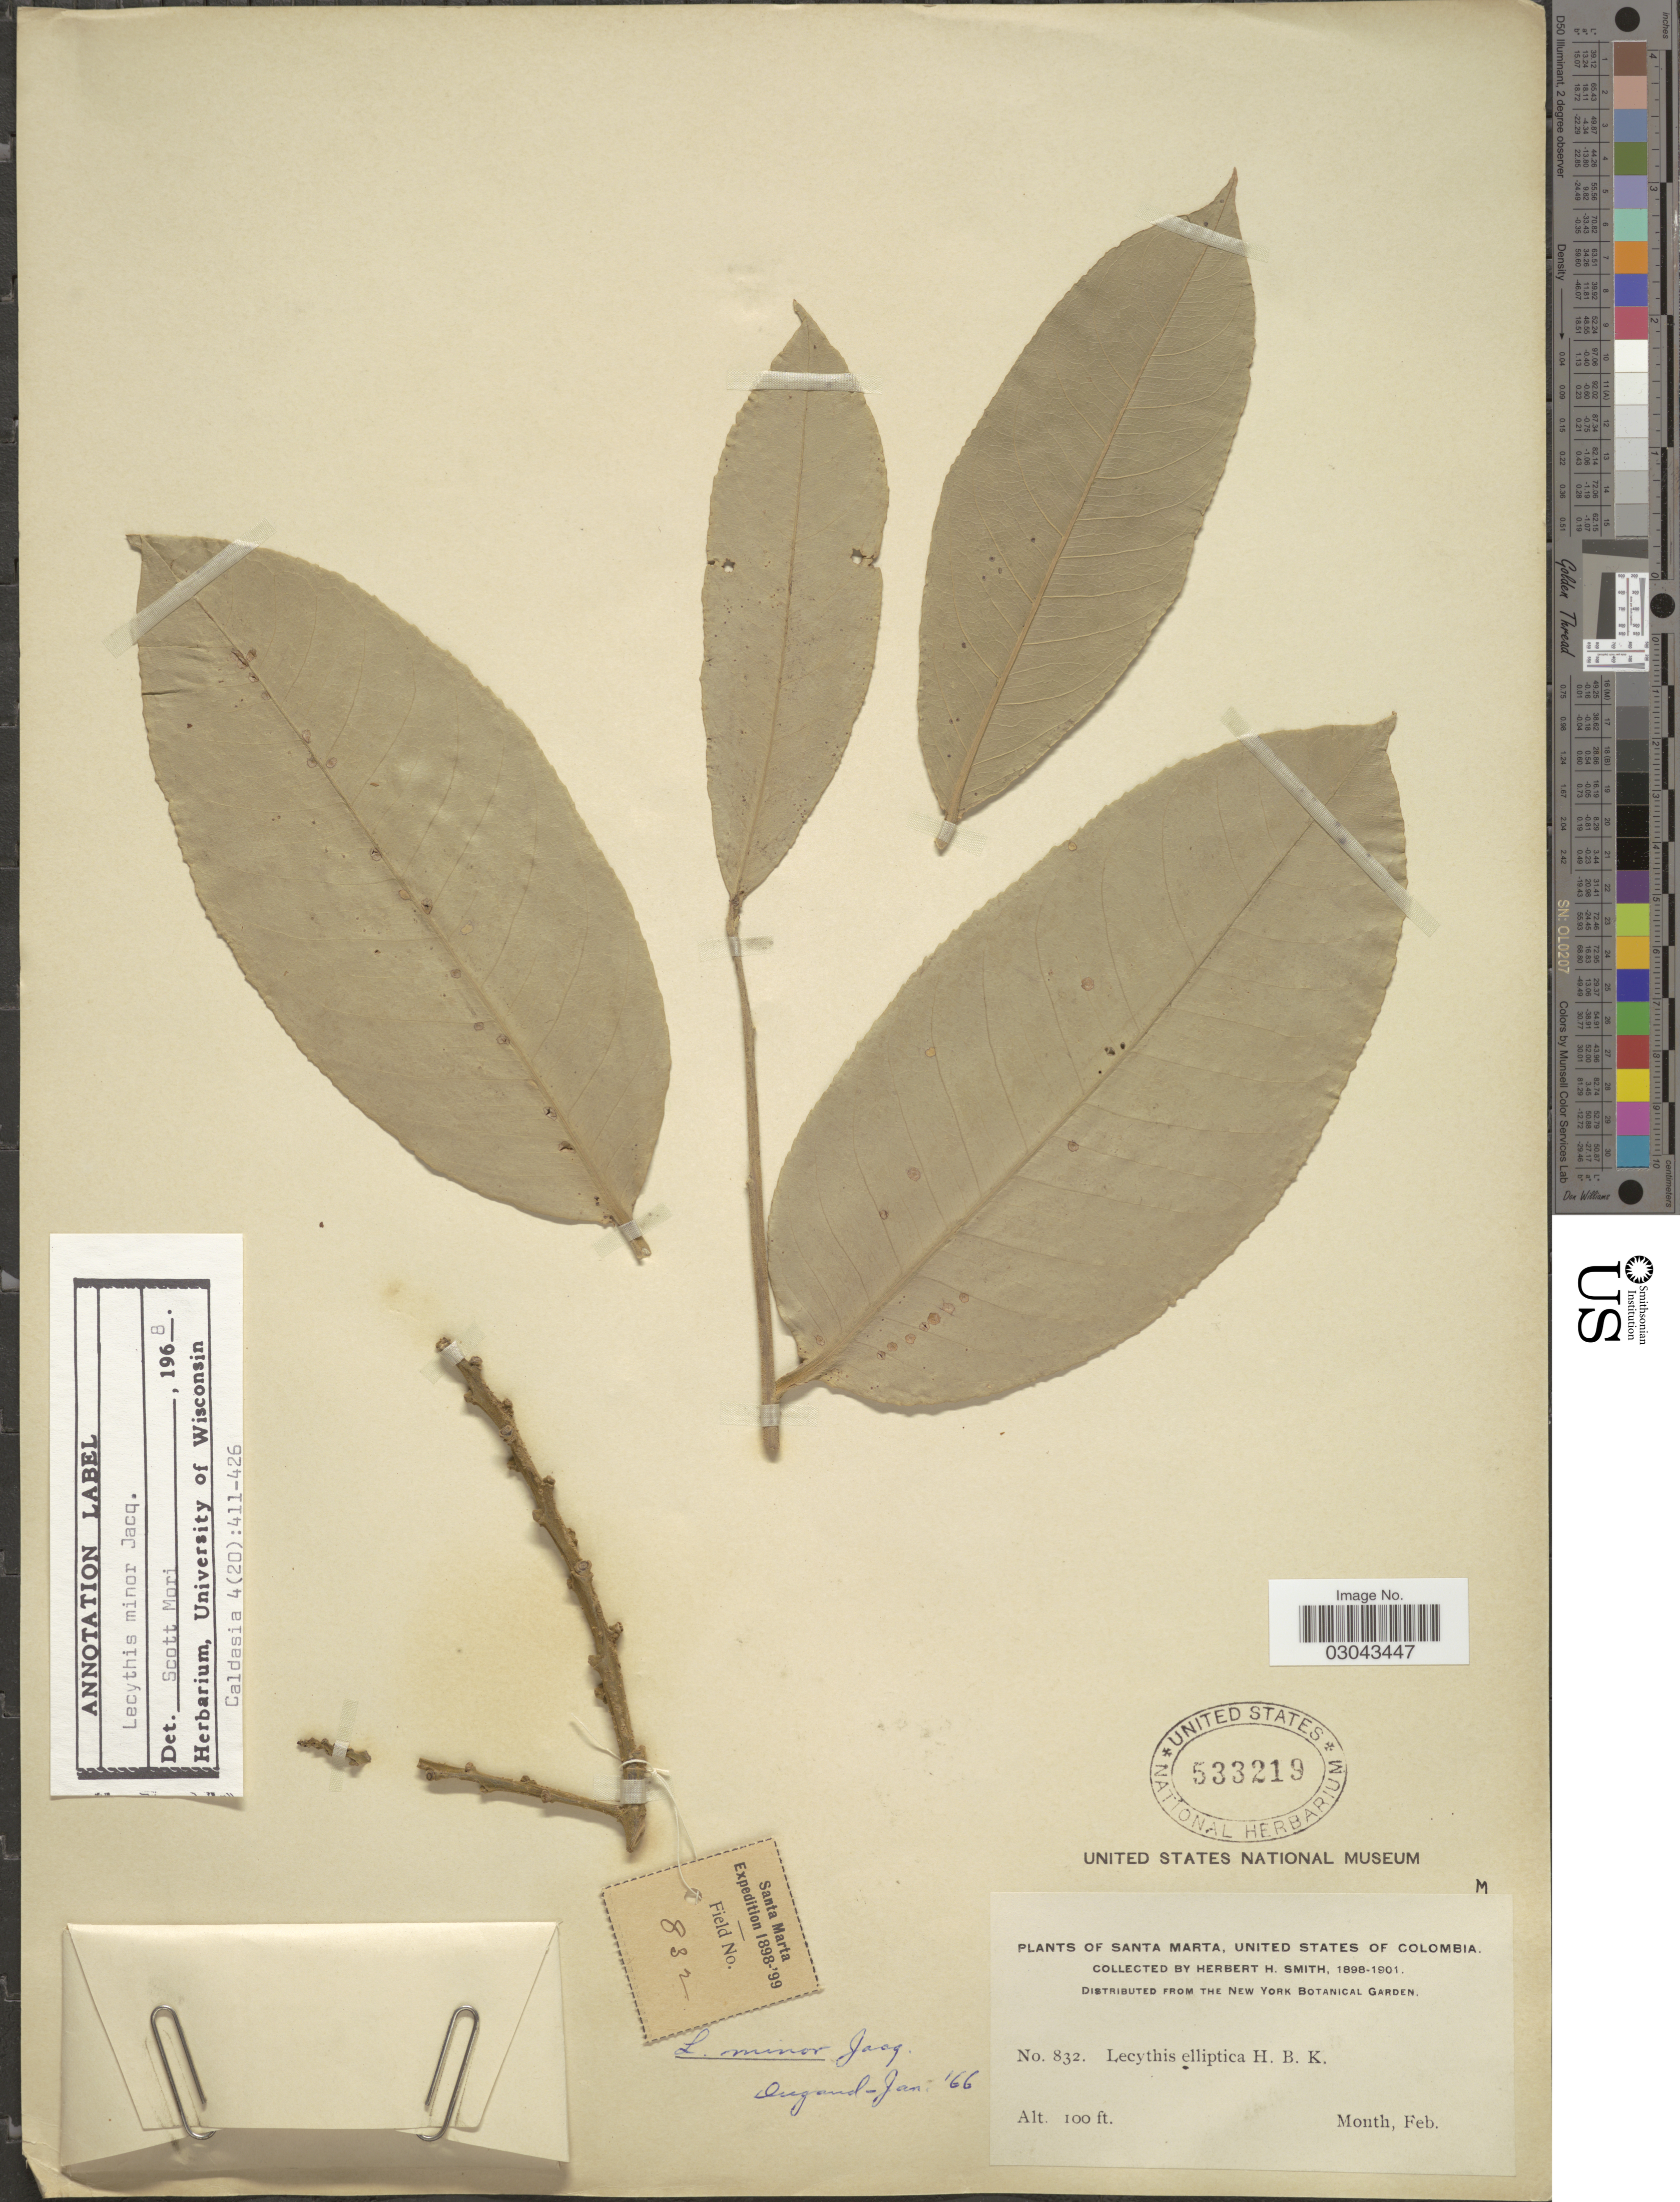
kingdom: Plantae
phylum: Tracheophyta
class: Magnoliopsida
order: Ericales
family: Lecythidaceae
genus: Lecythis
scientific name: Lecythis minor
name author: Jacq.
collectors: Herbert H. Smith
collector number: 832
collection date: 1898-02/1901-02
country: Colombia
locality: Santa Marta, United States of Colombia.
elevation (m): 30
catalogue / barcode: US 533219